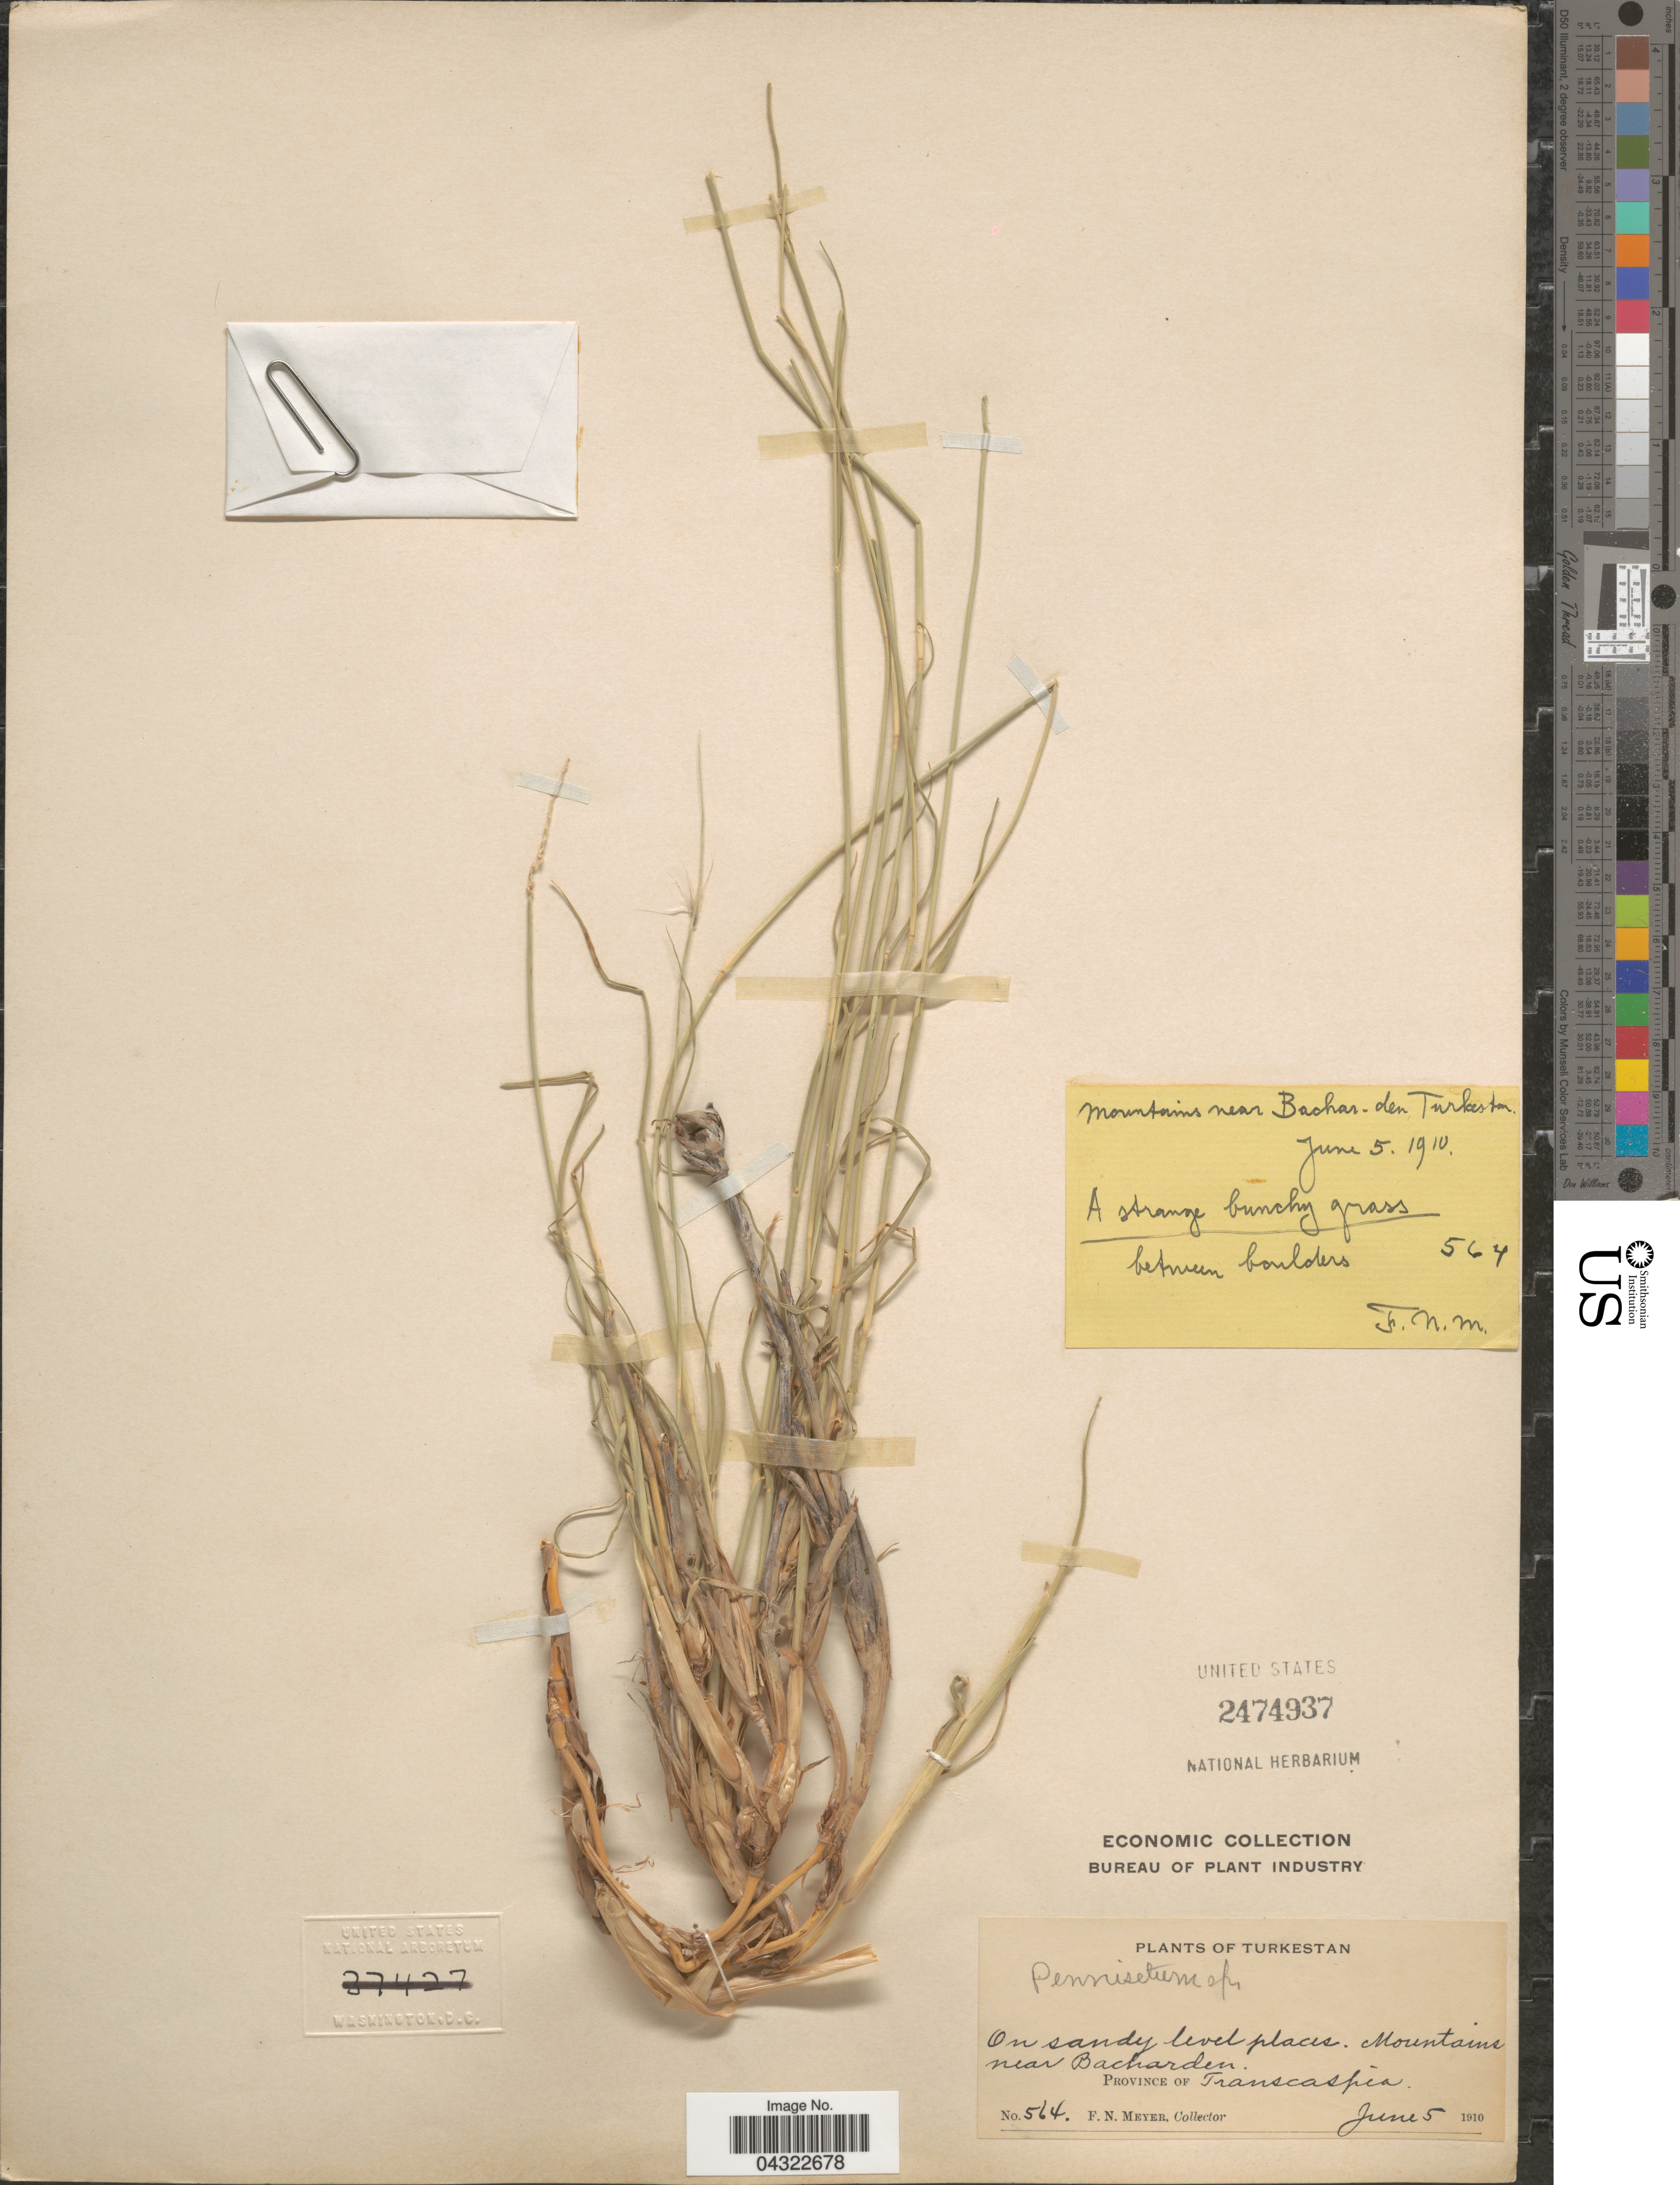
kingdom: Plantae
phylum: Tracheophyta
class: Liliopsida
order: Poales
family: Poaceae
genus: Cenchrus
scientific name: Cenchrus sp.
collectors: F. N. Meyer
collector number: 564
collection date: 1910-06-05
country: Turkmenistan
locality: Turkestan. Mountains near Bacharden. Province Of Transcaspia.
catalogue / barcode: US 2474937